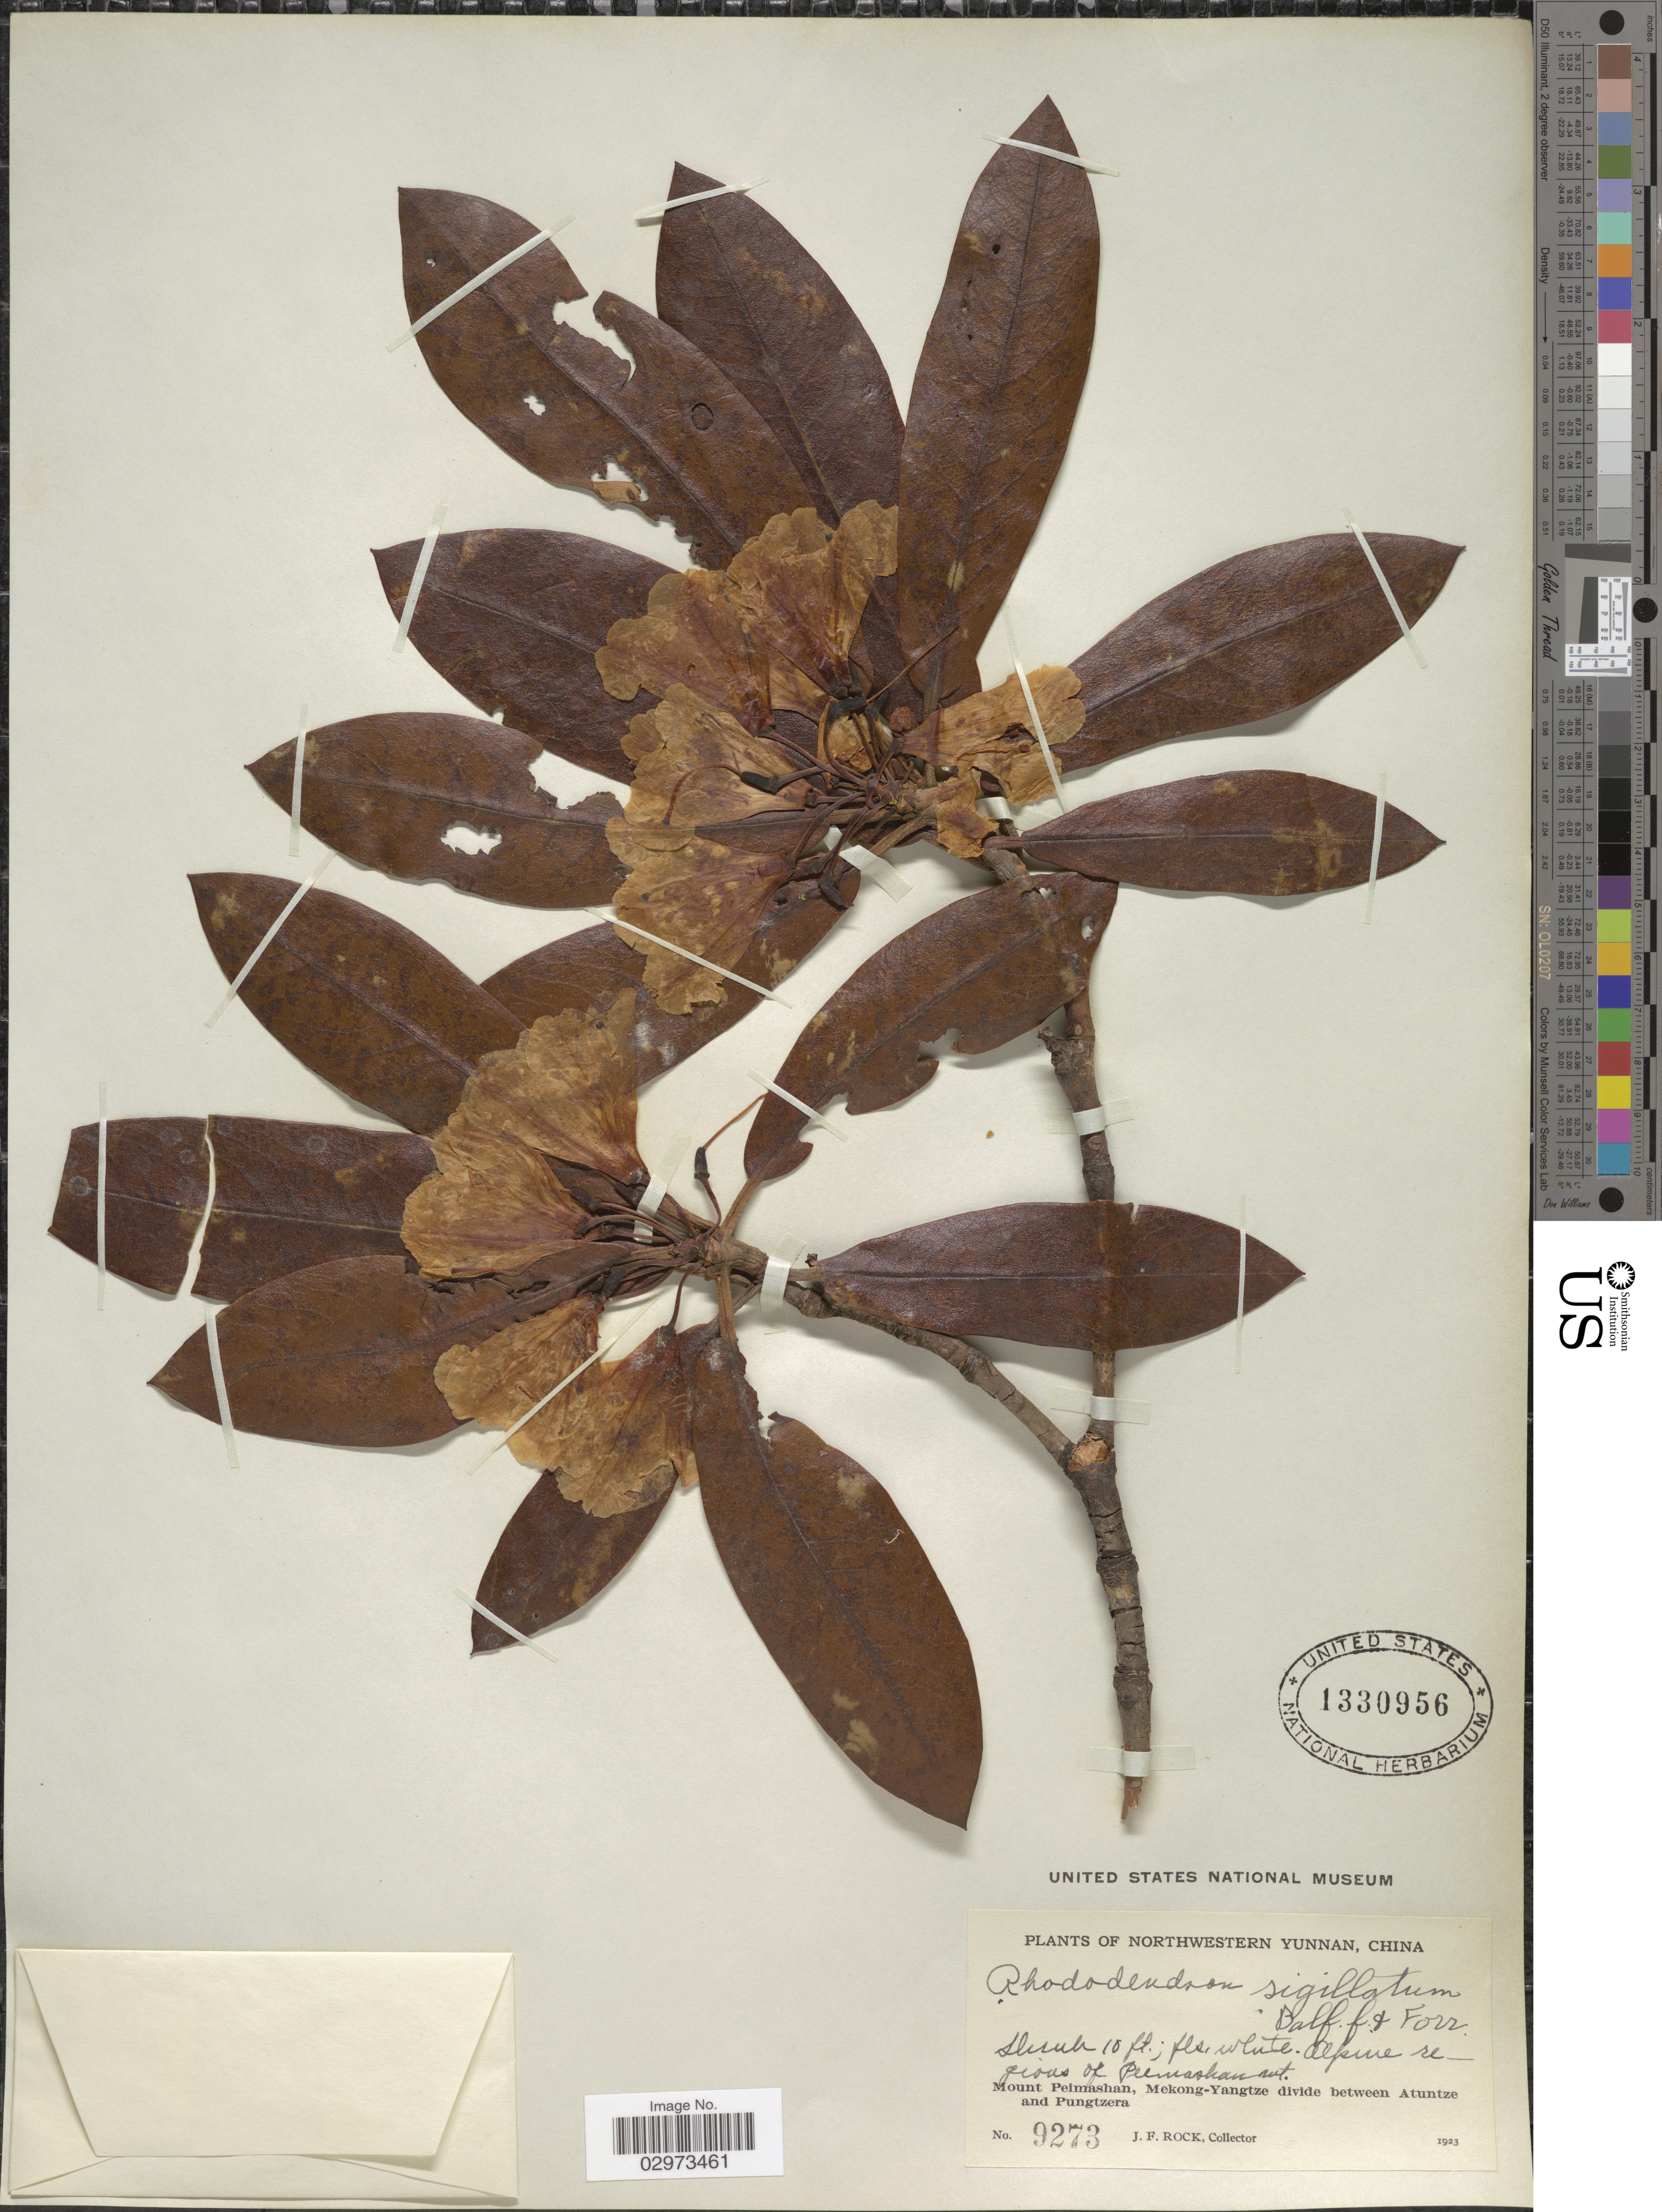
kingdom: Plantae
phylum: Tracheophyta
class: Magnoliopsida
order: Ericales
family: Ericaceae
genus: Rhododendron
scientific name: Rhododendron sigillatum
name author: Balf. f. & Forrest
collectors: J. Rock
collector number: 9273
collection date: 1923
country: China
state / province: Yunnan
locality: Northwestern Yunnan. Alpine regions of Peimashan mt. Mount Peimashan, Mekong-Yangtze divide between Atuntze and Pungtzera.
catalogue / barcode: US 1330956